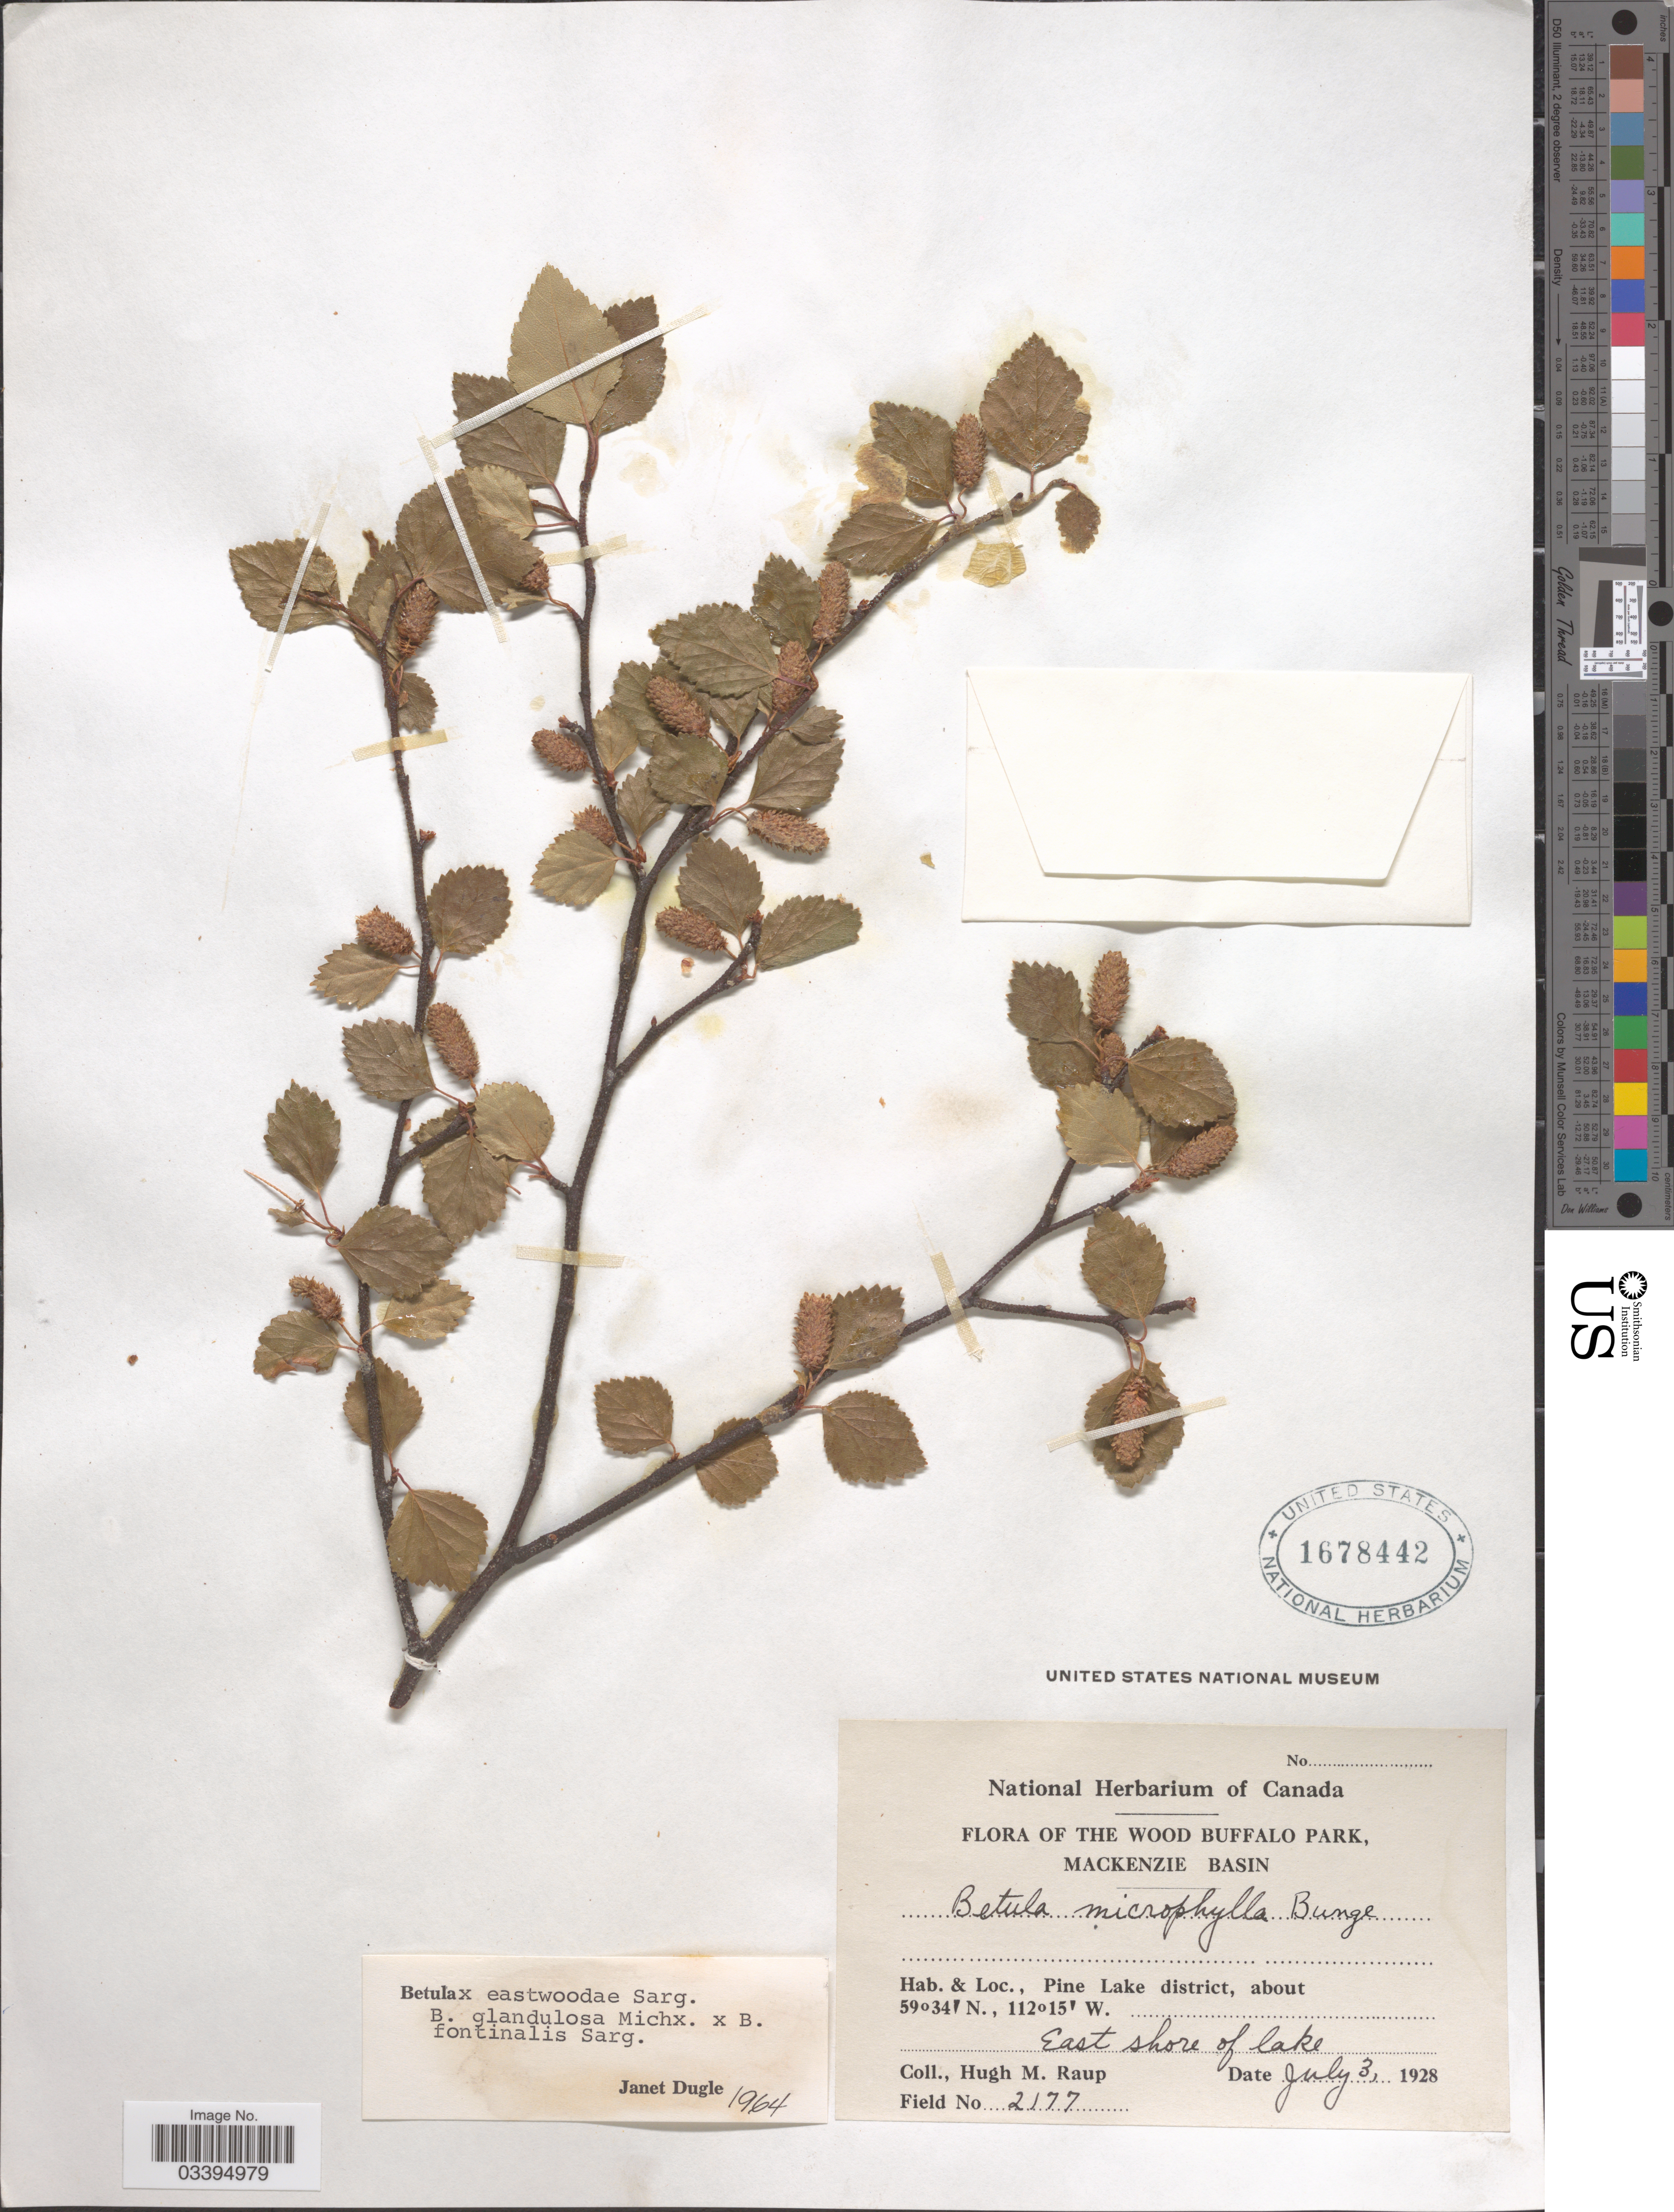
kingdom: Plantae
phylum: Tracheophyta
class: Magnoliopsida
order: Fagales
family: Betulaceae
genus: Betula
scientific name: Betula eastwoodae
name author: Sarg.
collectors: H. Raup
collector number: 2177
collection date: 1928-07-03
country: Canada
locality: The Wood Buffalo Park, Mackenzie Basin. Pine Lake district. East shore of lake.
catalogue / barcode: US 1678442